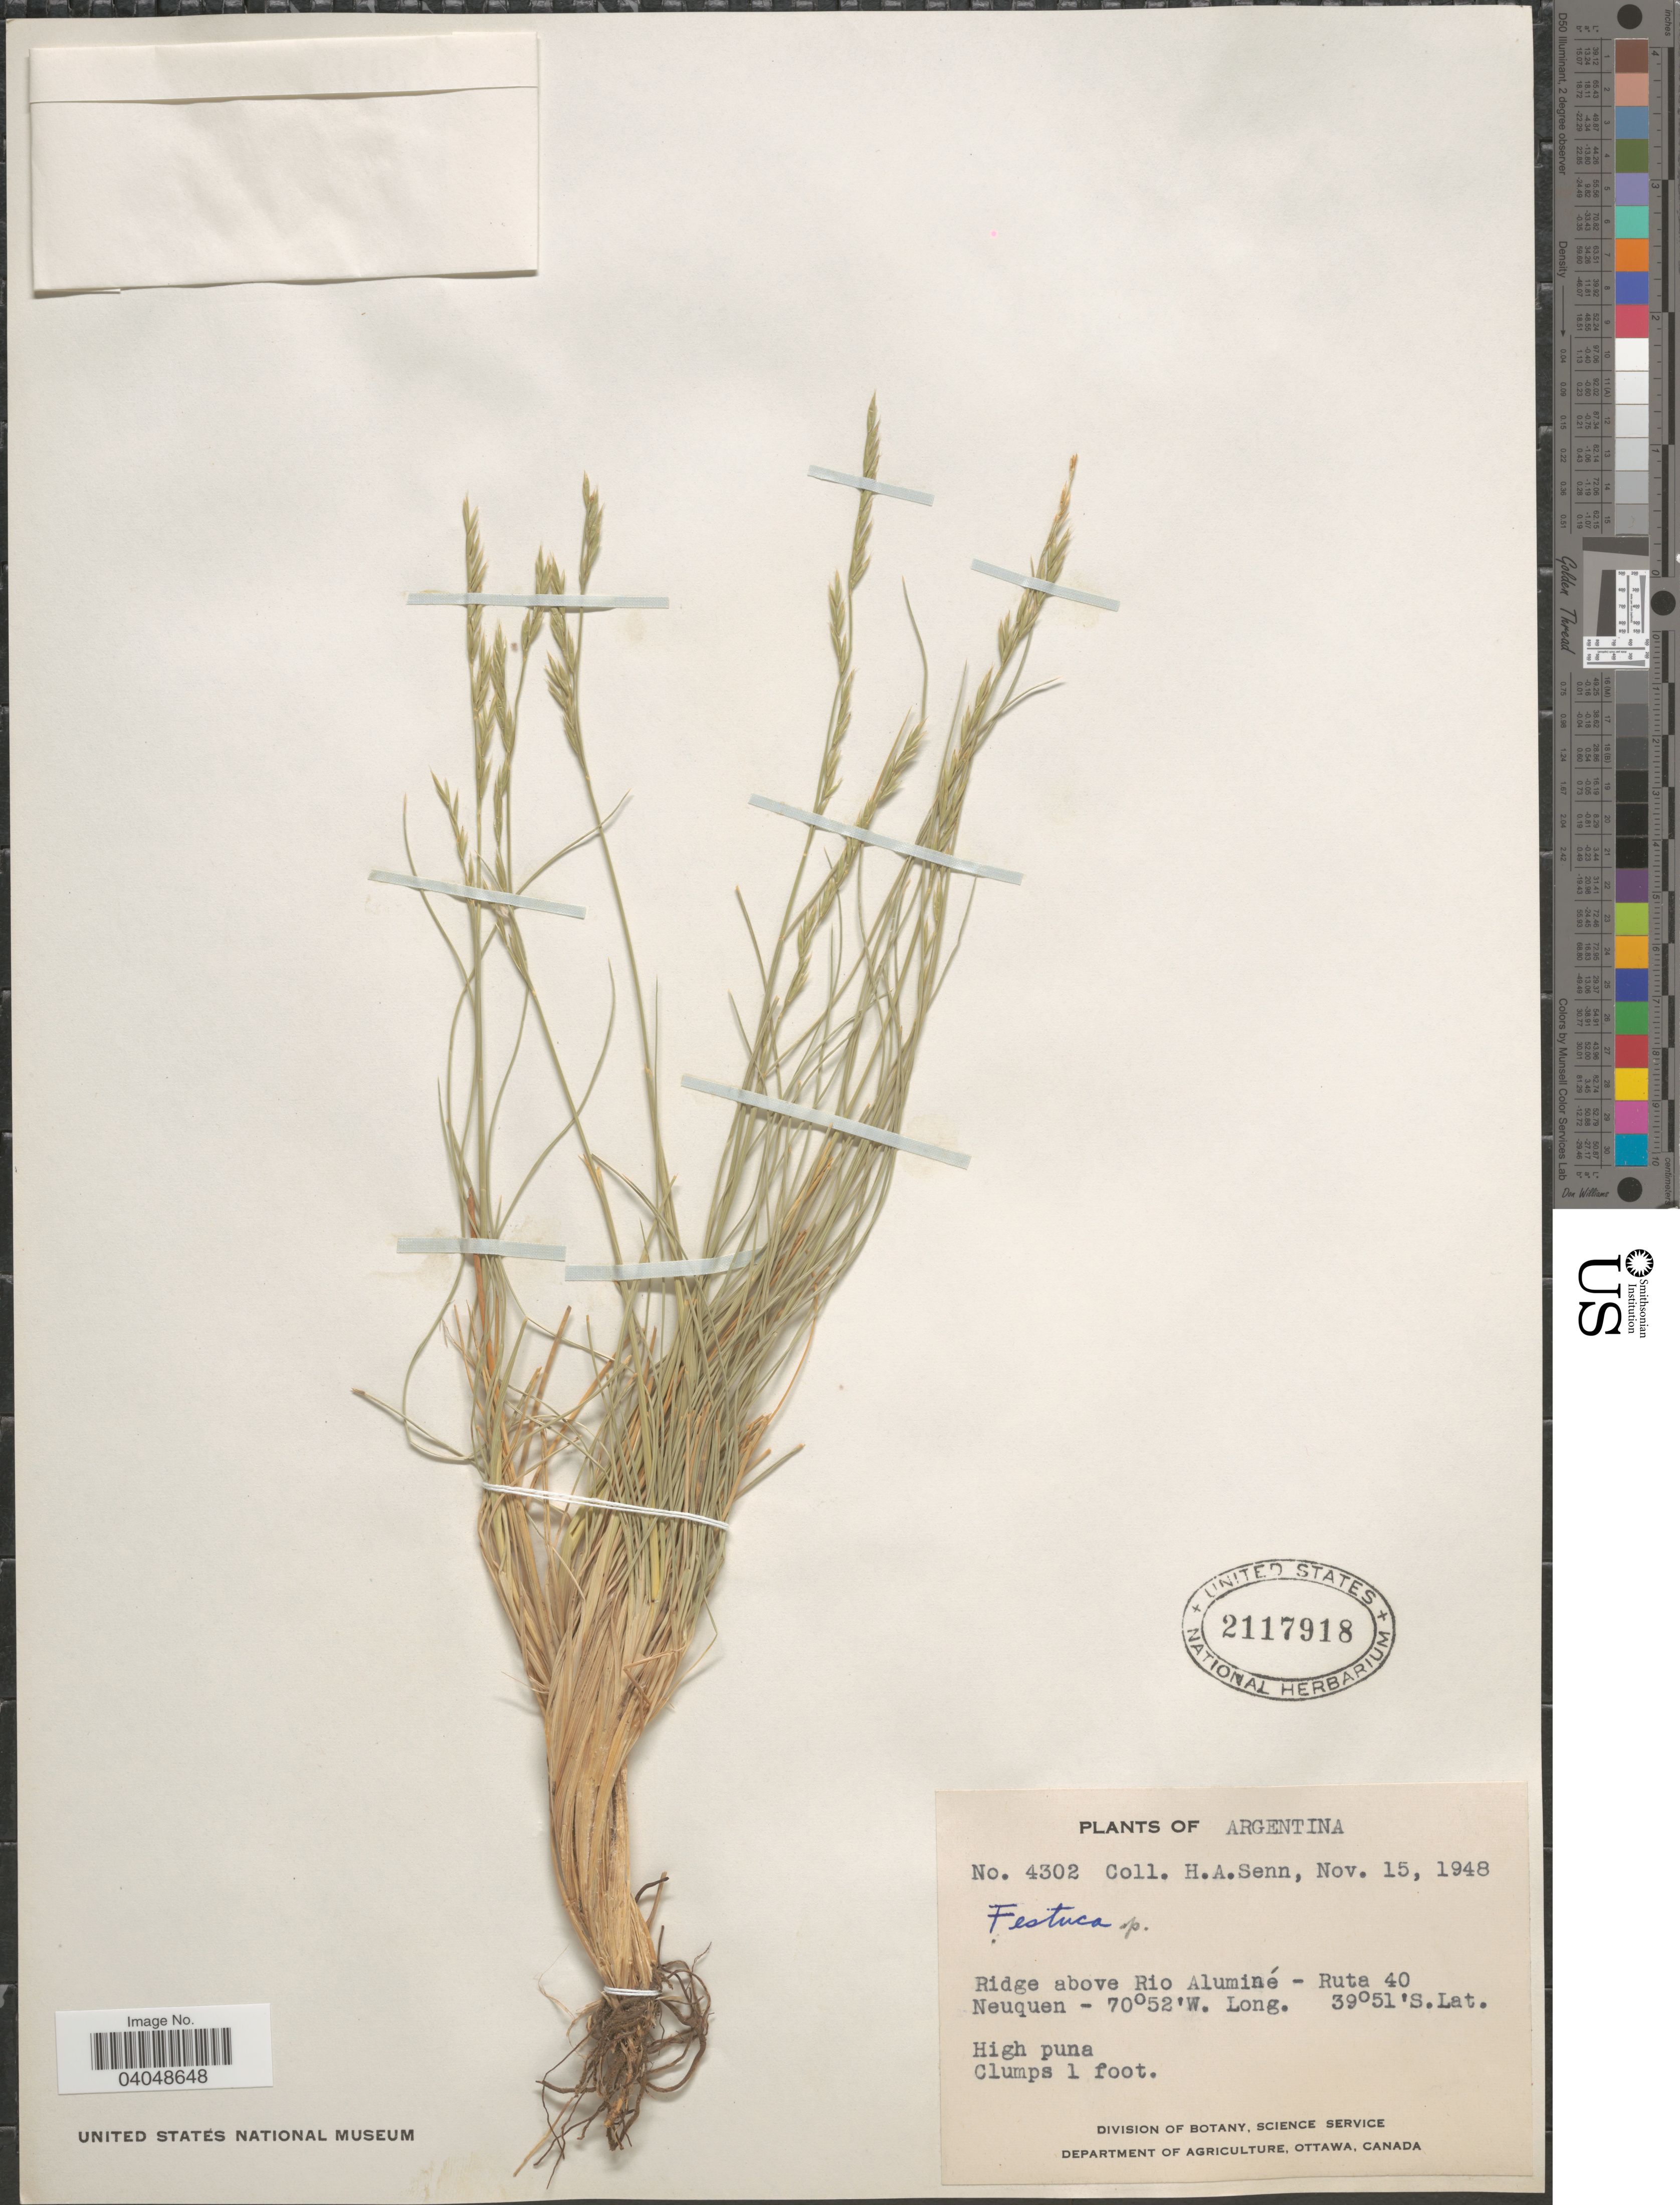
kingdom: Plantae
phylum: Tracheophyta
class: Liliopsida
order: Poales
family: Poaceae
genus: Festuca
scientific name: Festuca sp.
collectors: H. Senn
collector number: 4302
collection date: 1948-11-15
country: Argentina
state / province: Neuquen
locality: Ridge above Rio Aluminé - Ruta 40.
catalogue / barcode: US 2117918